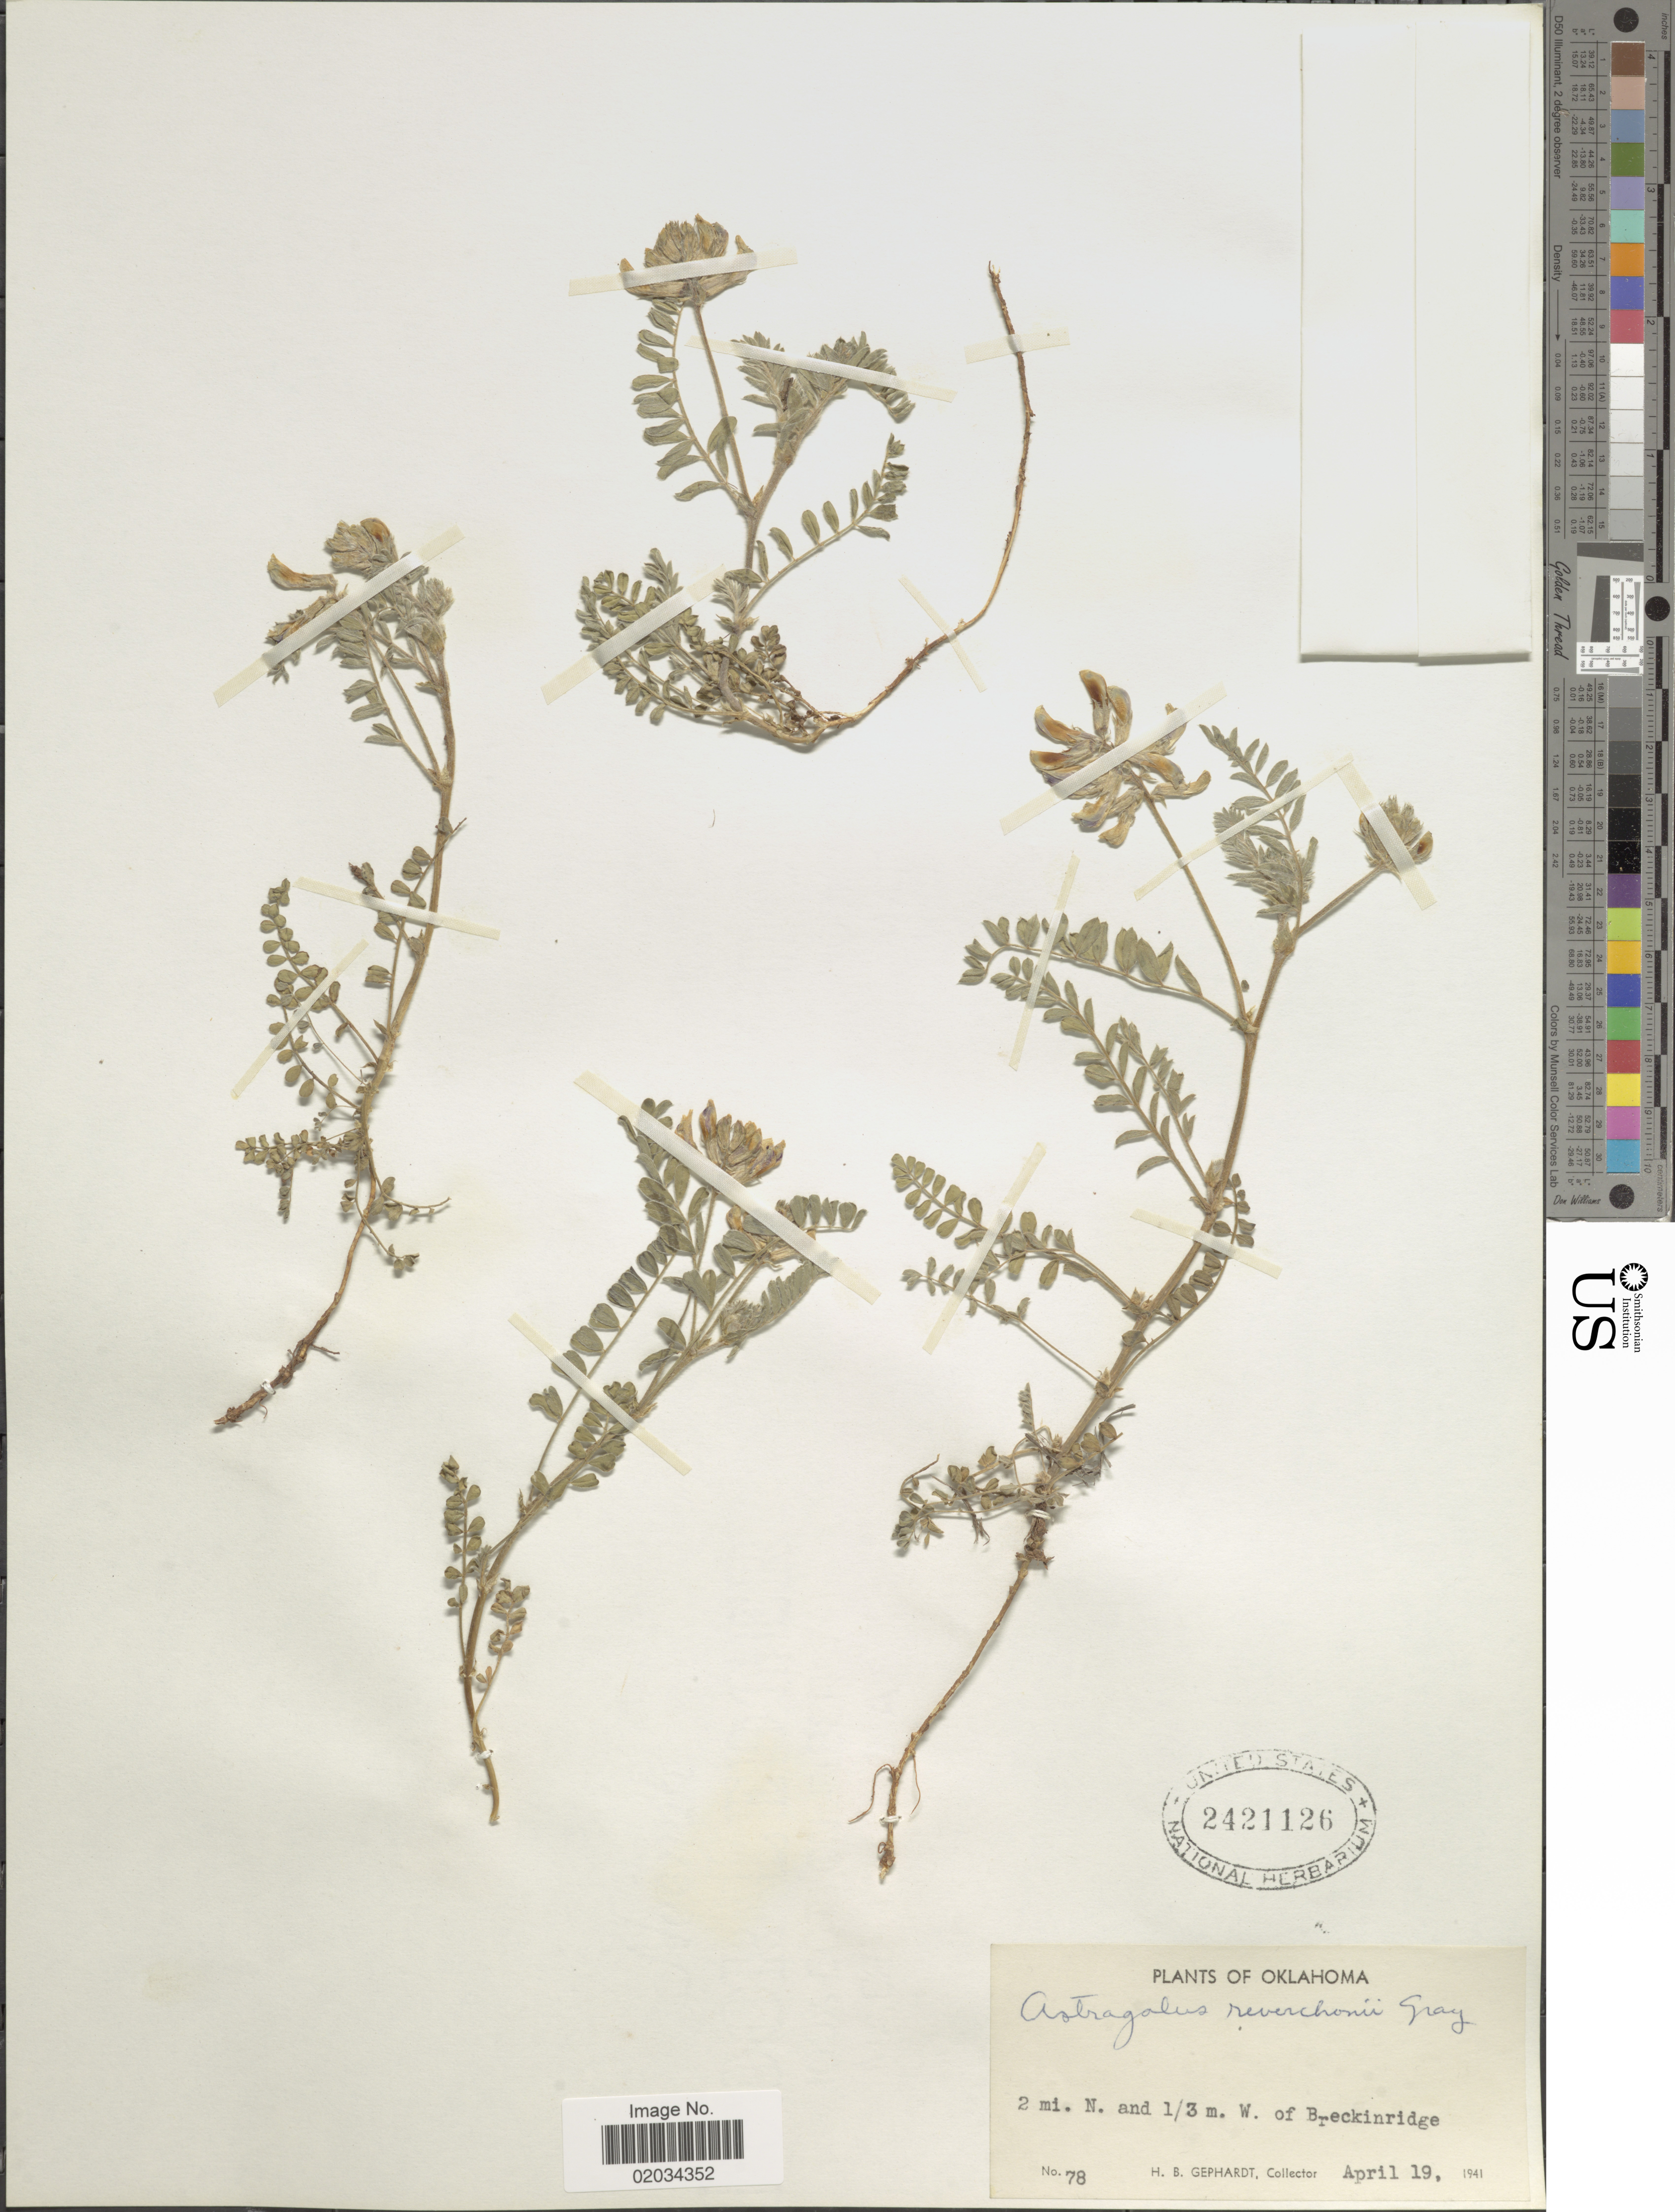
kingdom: Plantae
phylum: Tracheophyta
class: Magnoliopsida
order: Fabales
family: Fabaceae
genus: Astragalus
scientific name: Astragalus reverchonii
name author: A. Gray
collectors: H. Gephardt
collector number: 78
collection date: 1941-04-19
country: United States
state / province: Oklahoma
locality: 2 mi N and 1/3 m. W of Breckinridge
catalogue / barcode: US 2421126